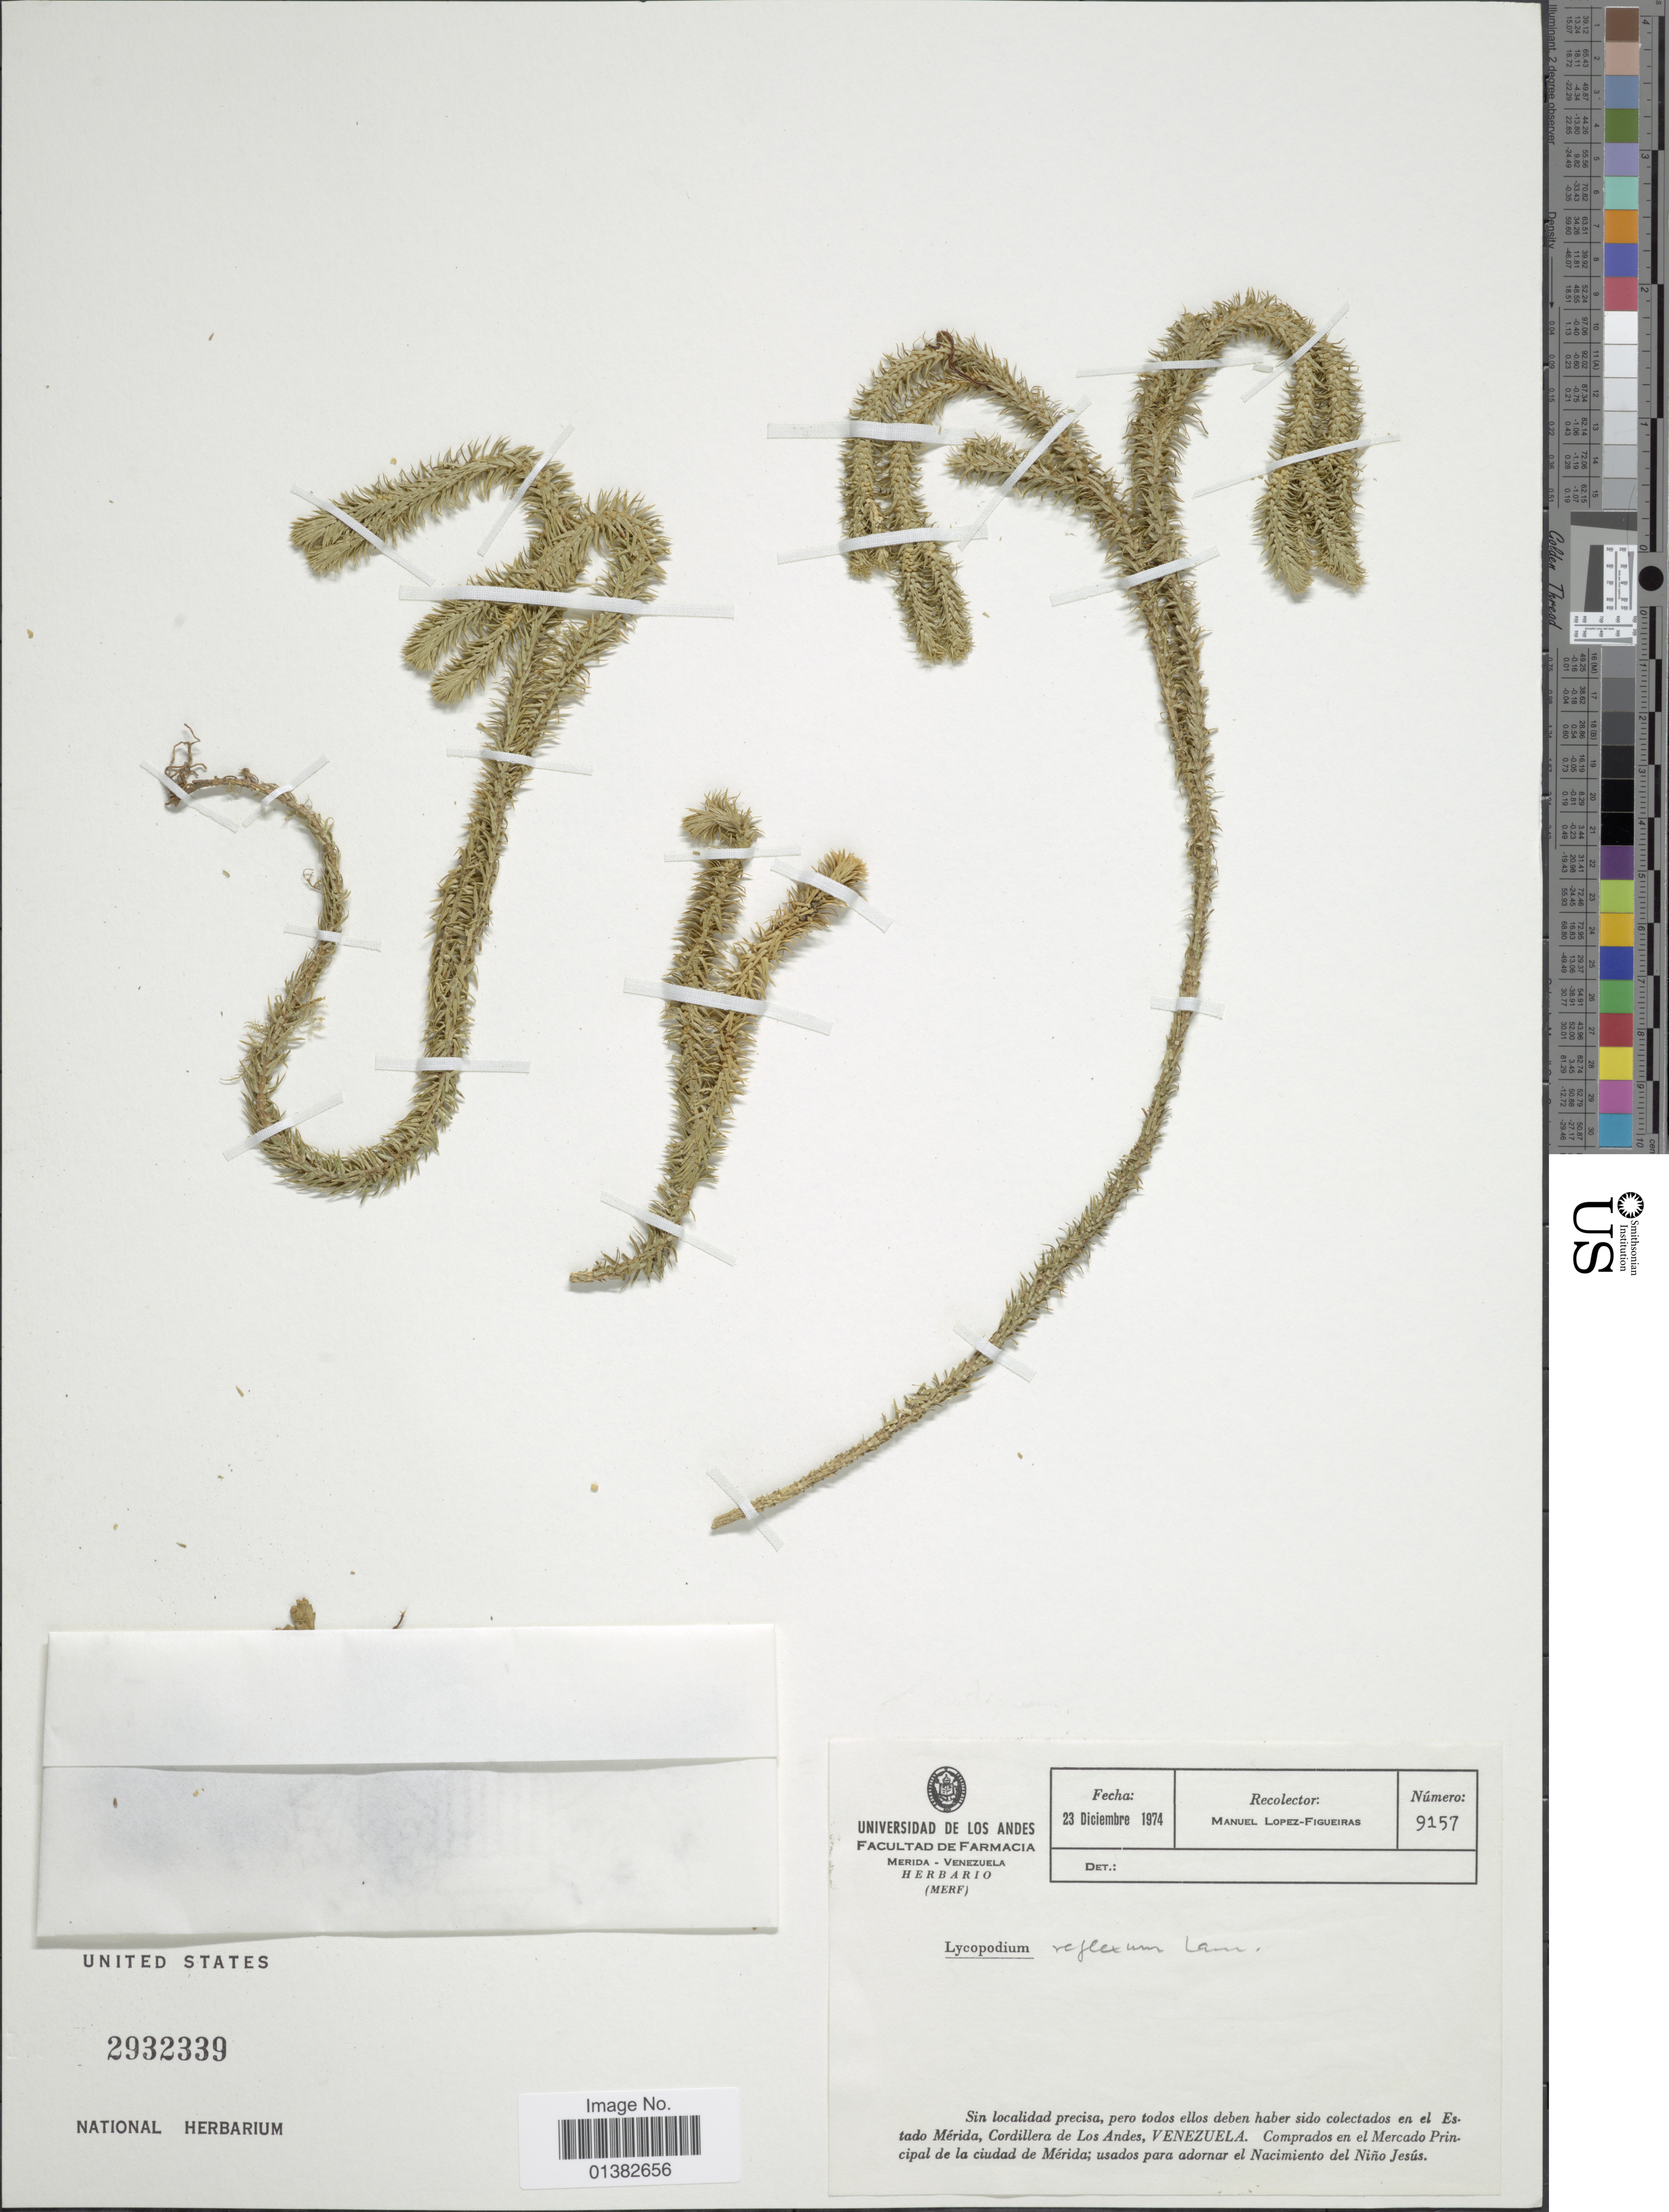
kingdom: Plantae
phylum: Tracheophyta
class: Lycopodiopsida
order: Lycopodiales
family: Lycopodiaceae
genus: Phlegmariurus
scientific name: Phlegmariurus reflexus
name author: (Lam.) B. Øllg.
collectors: M. López Figueiras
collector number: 9157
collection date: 1974-12-23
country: Venezuela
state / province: Mérida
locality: Sin localidad precisa, pero todos ellos deben haber sido colectados en el Estado Mérida, Cordillera de Los Andes. Comprados en el Mercado Principal de la ciudad de Mérida; usados para adornar el Nacimiento del Niño Jesús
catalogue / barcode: US 2932339